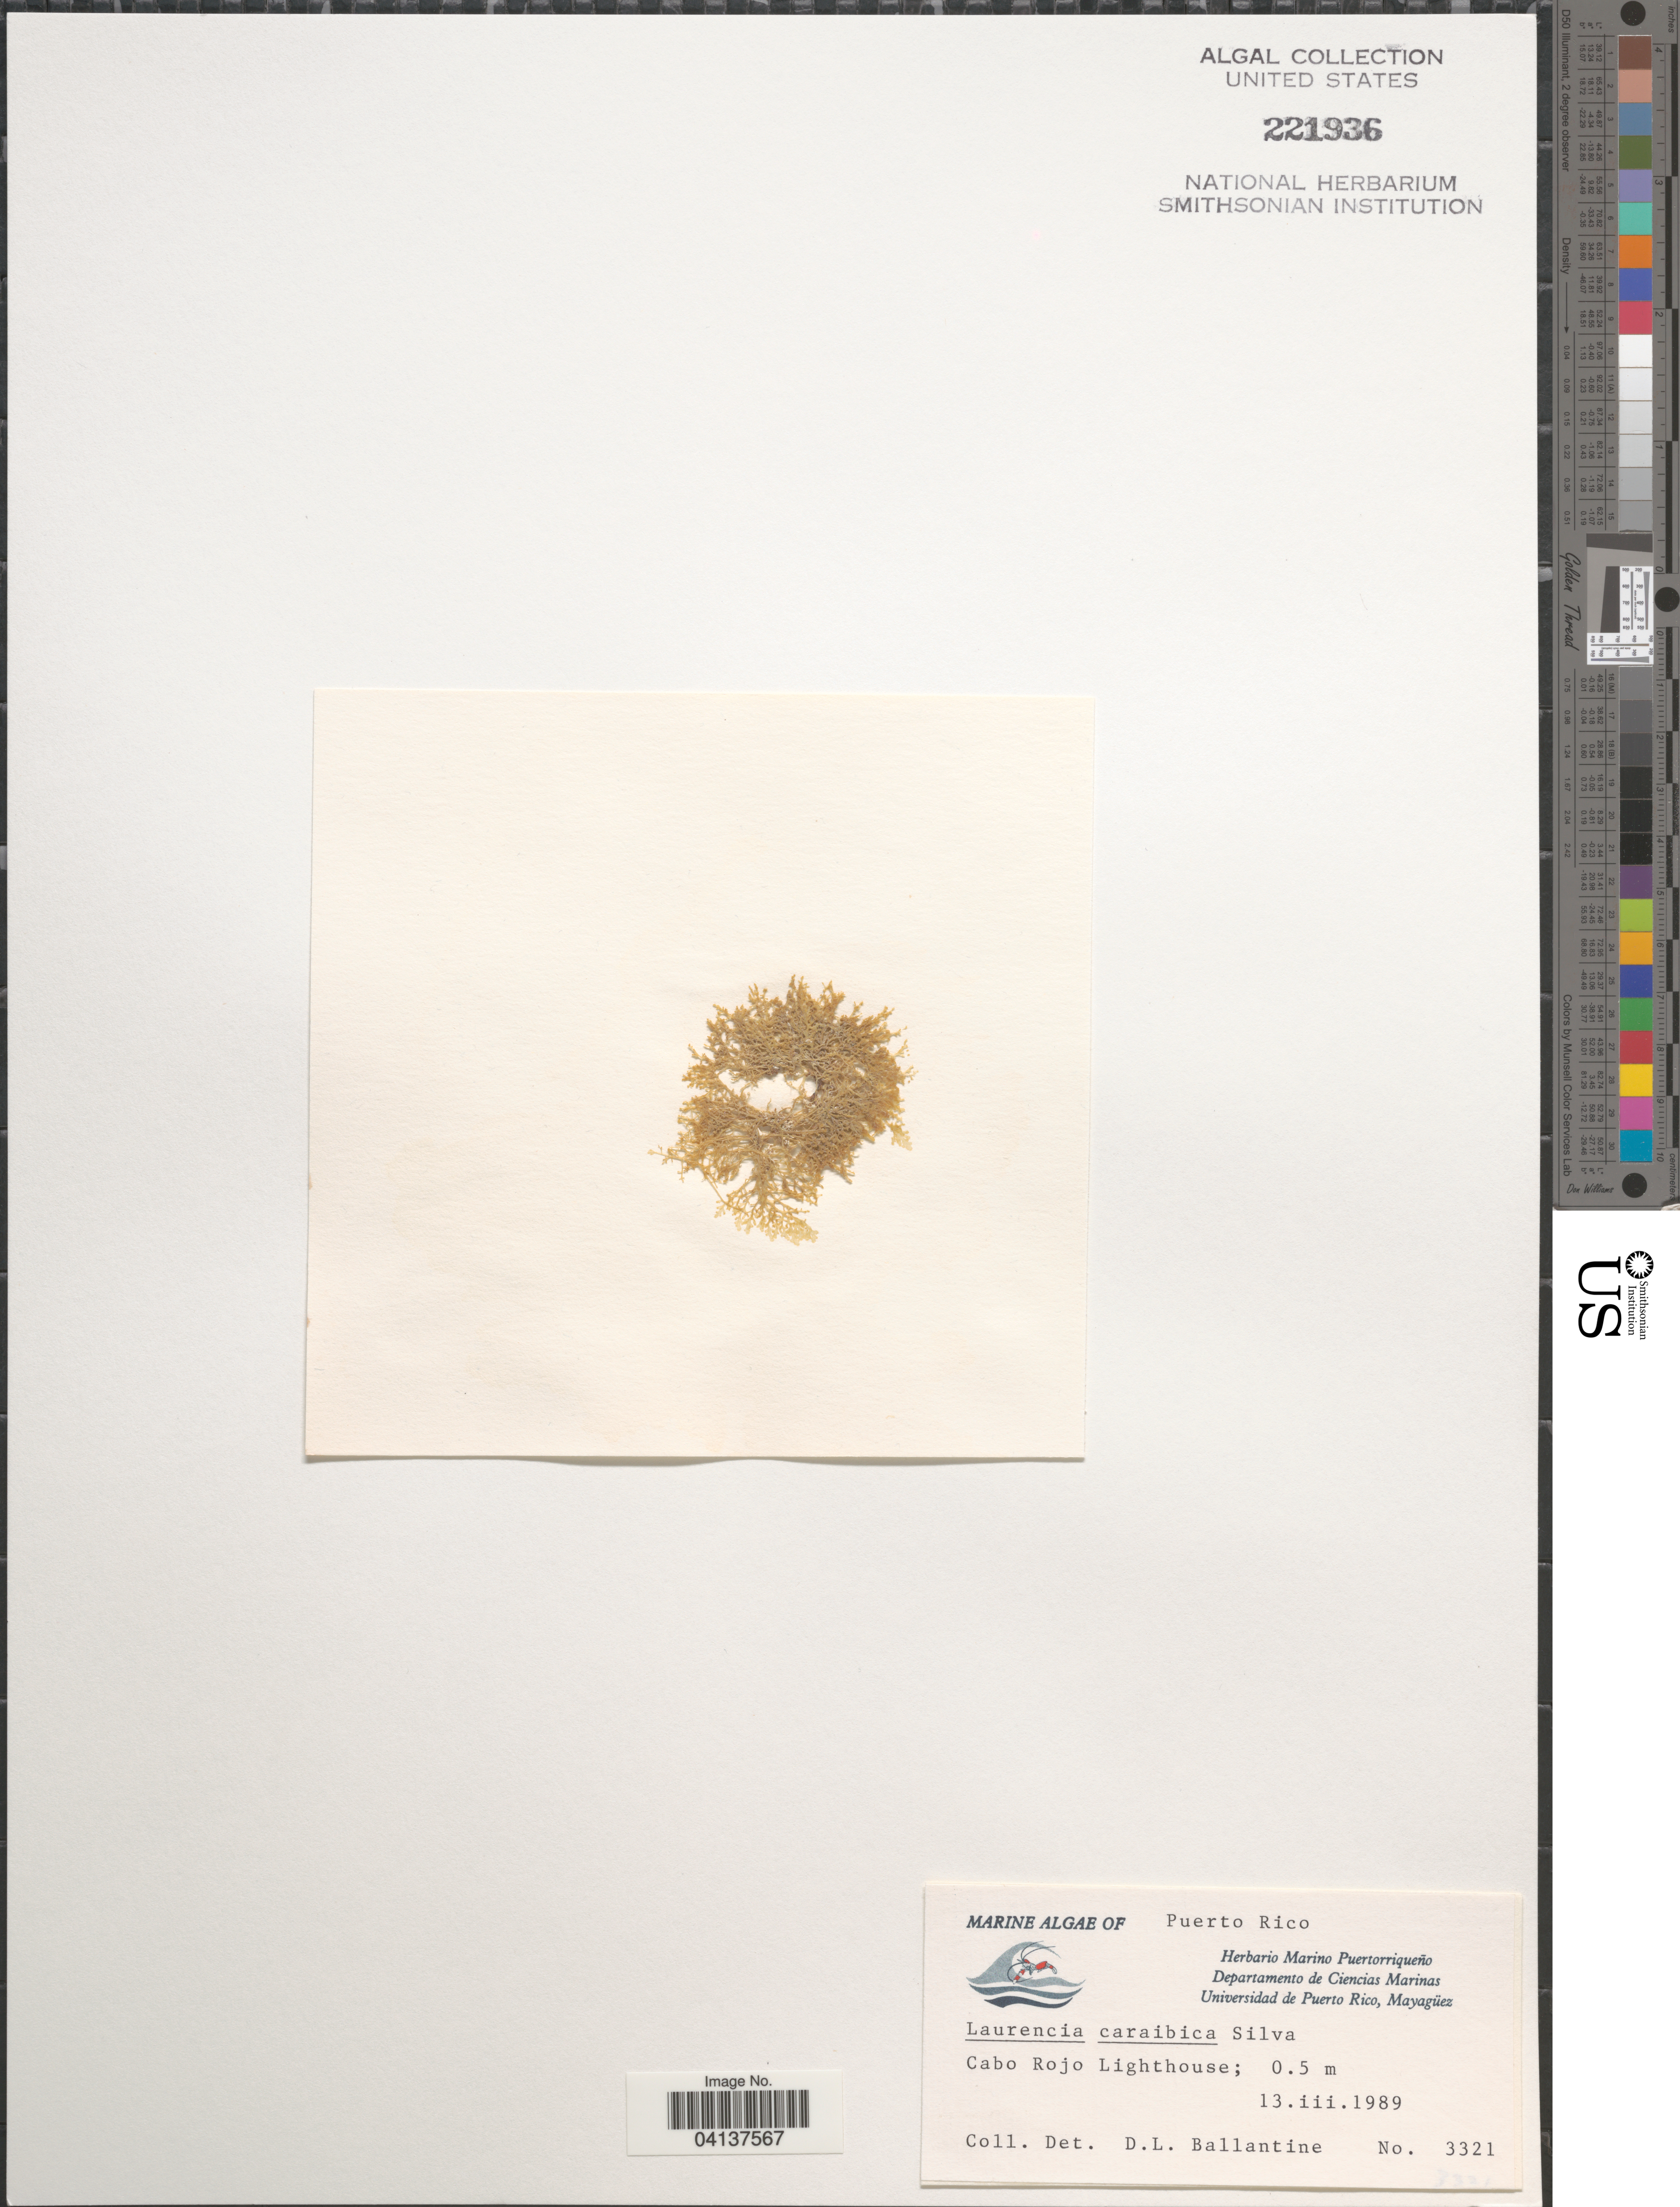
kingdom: Plantae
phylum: Rhodophyta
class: Florideophyceae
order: Ceramiales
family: Rhodomelaceae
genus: Laurencia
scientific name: Laurencia caraibica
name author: P.C. Silva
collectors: D.L. Ballantine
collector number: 3321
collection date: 1989-03-13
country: Puerto Rico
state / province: Çabo Rojo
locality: Cabo Rojo Lighthouse.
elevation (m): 0.5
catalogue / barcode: US 221936